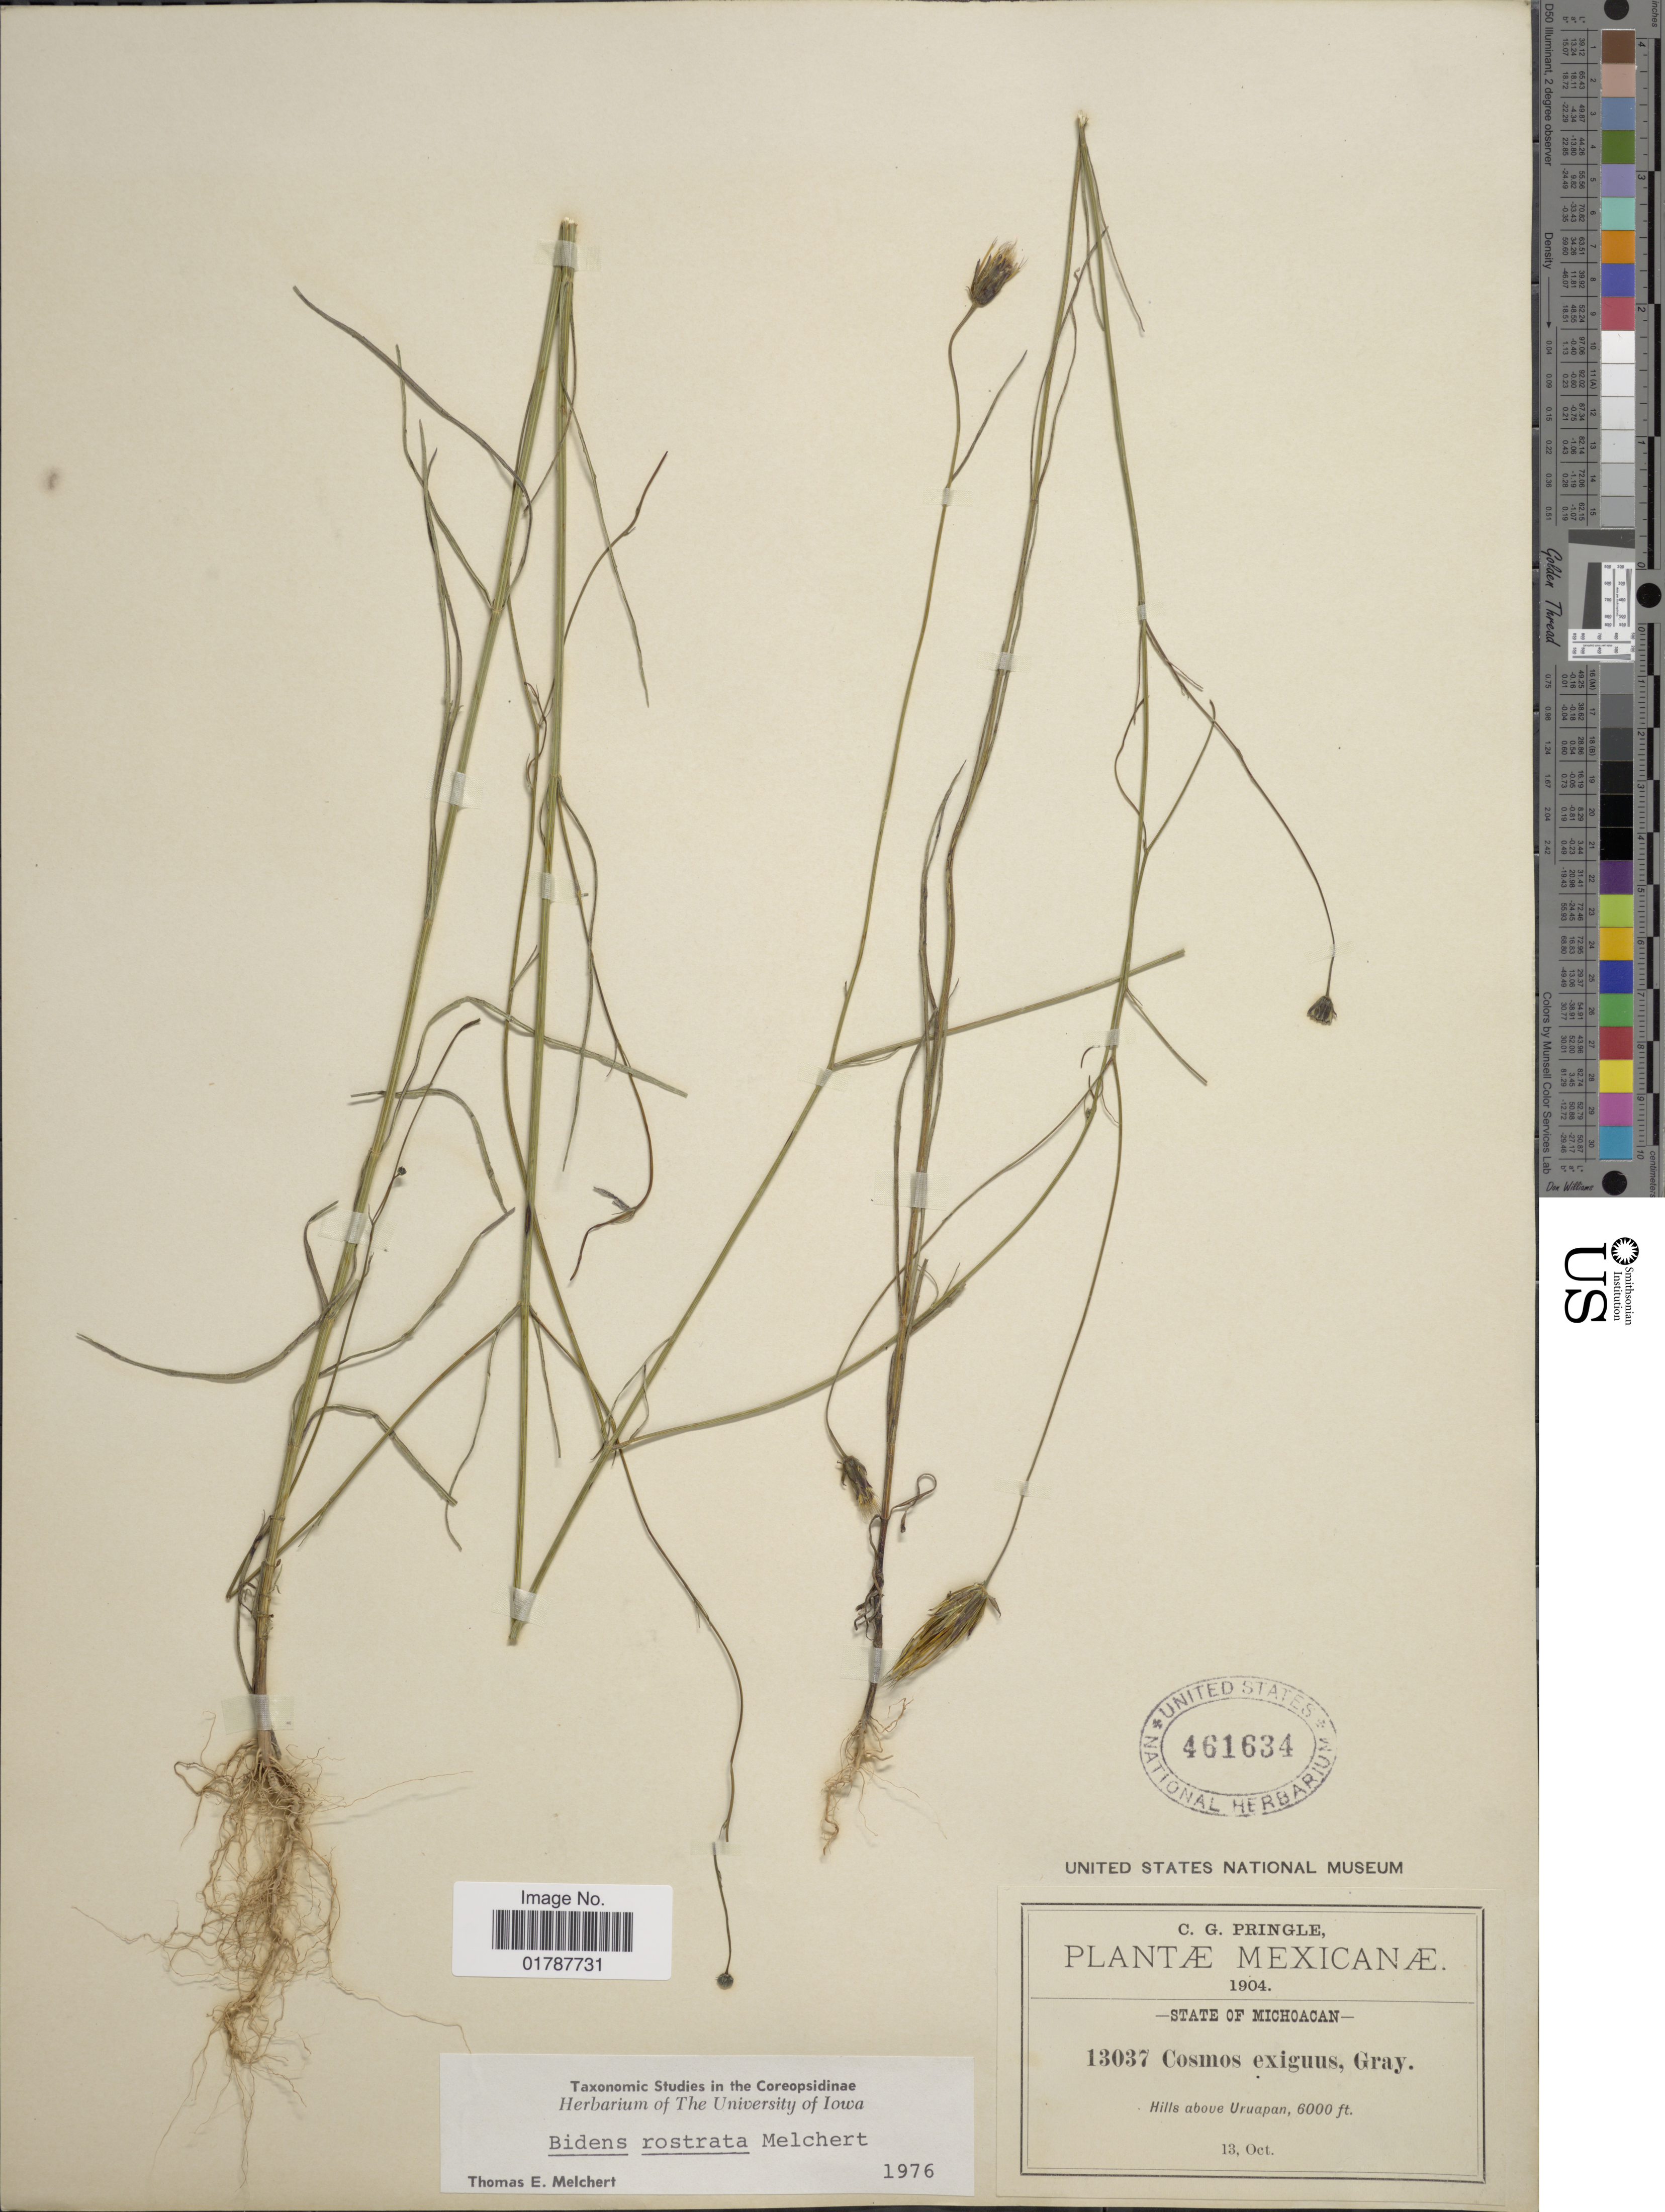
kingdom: Plantae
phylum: Tracheophyta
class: Magnoliopsida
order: Asterales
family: Asteraceae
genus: Bidens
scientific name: Bidens rostrata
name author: Melchert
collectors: C. G. Pringle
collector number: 13037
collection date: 1904-10-13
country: Mexico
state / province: Michoacán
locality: State of Michoacan, Hills above Uruapan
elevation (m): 1829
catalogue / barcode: US 461634